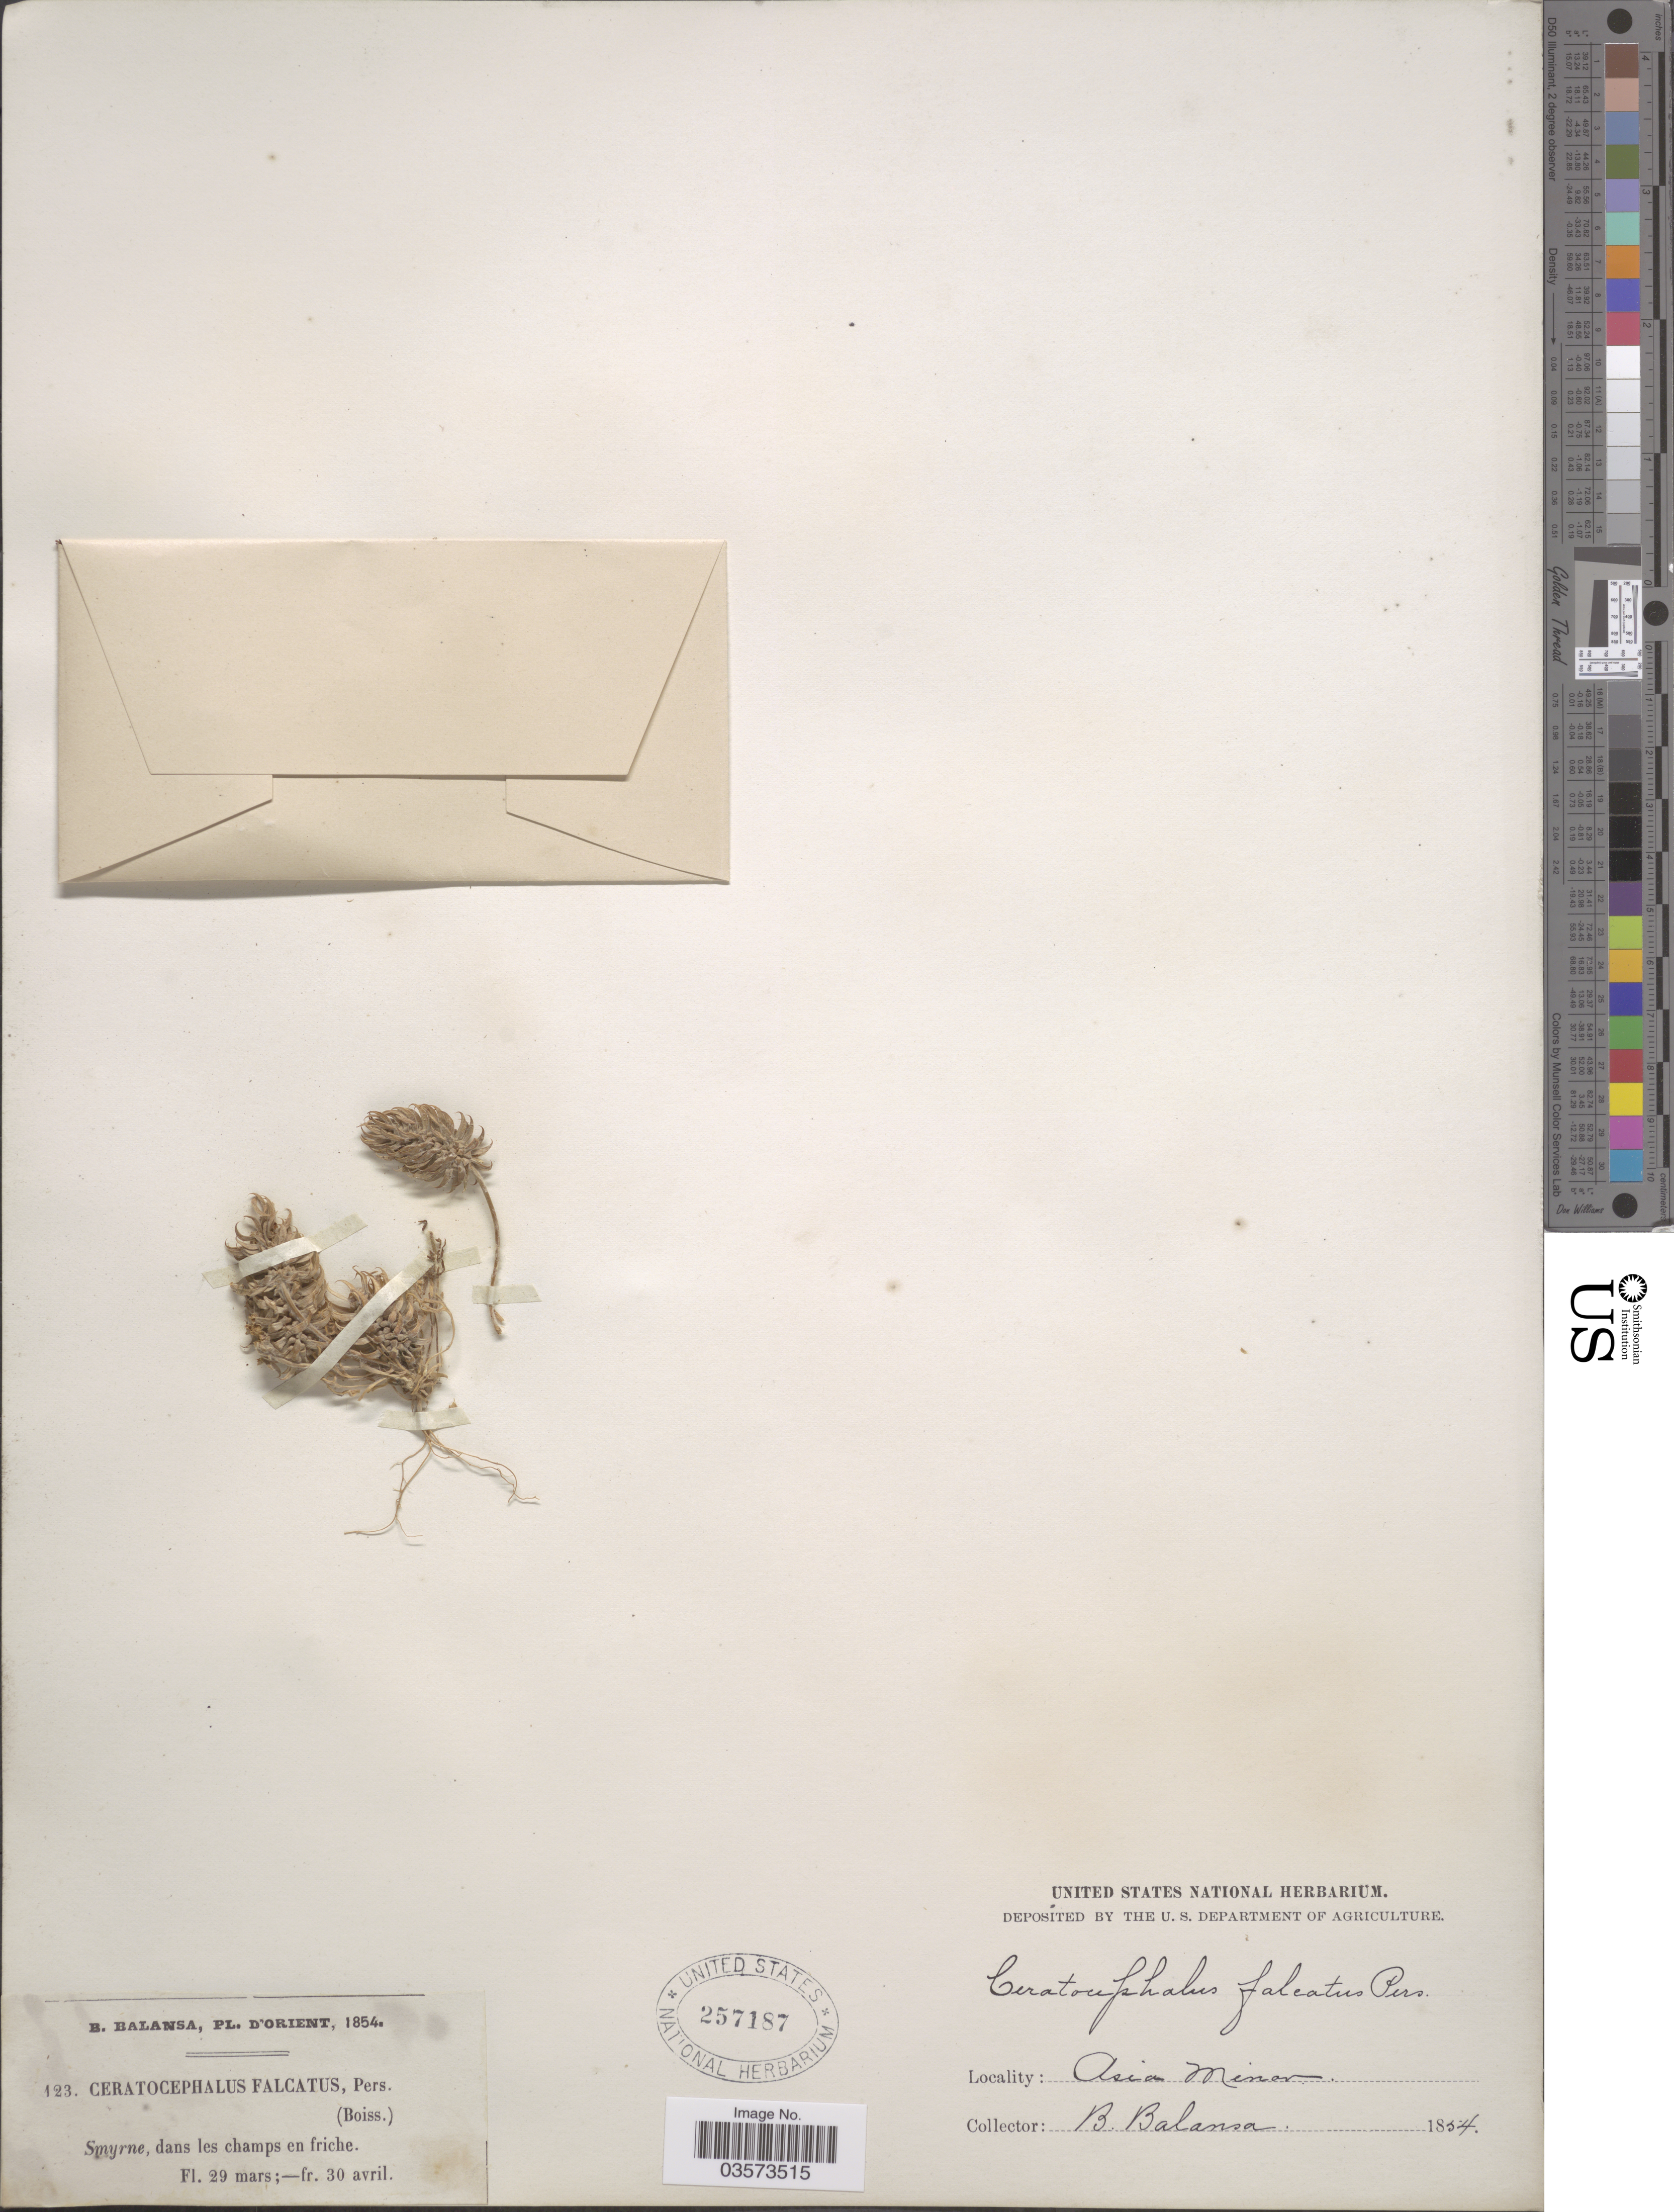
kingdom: Plantae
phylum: Tracheophyta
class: Magnoliopsida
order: Ranunculales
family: Ranunculaceae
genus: Ceratocephalus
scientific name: Ceratocephalus falcatus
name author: (L.) Pers.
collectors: B. Balansa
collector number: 123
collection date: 1854-03-29/1854-04-30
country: Turkey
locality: Orient. Smyrne, dans les champs en friche. Asia Minor.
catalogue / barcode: US 257187